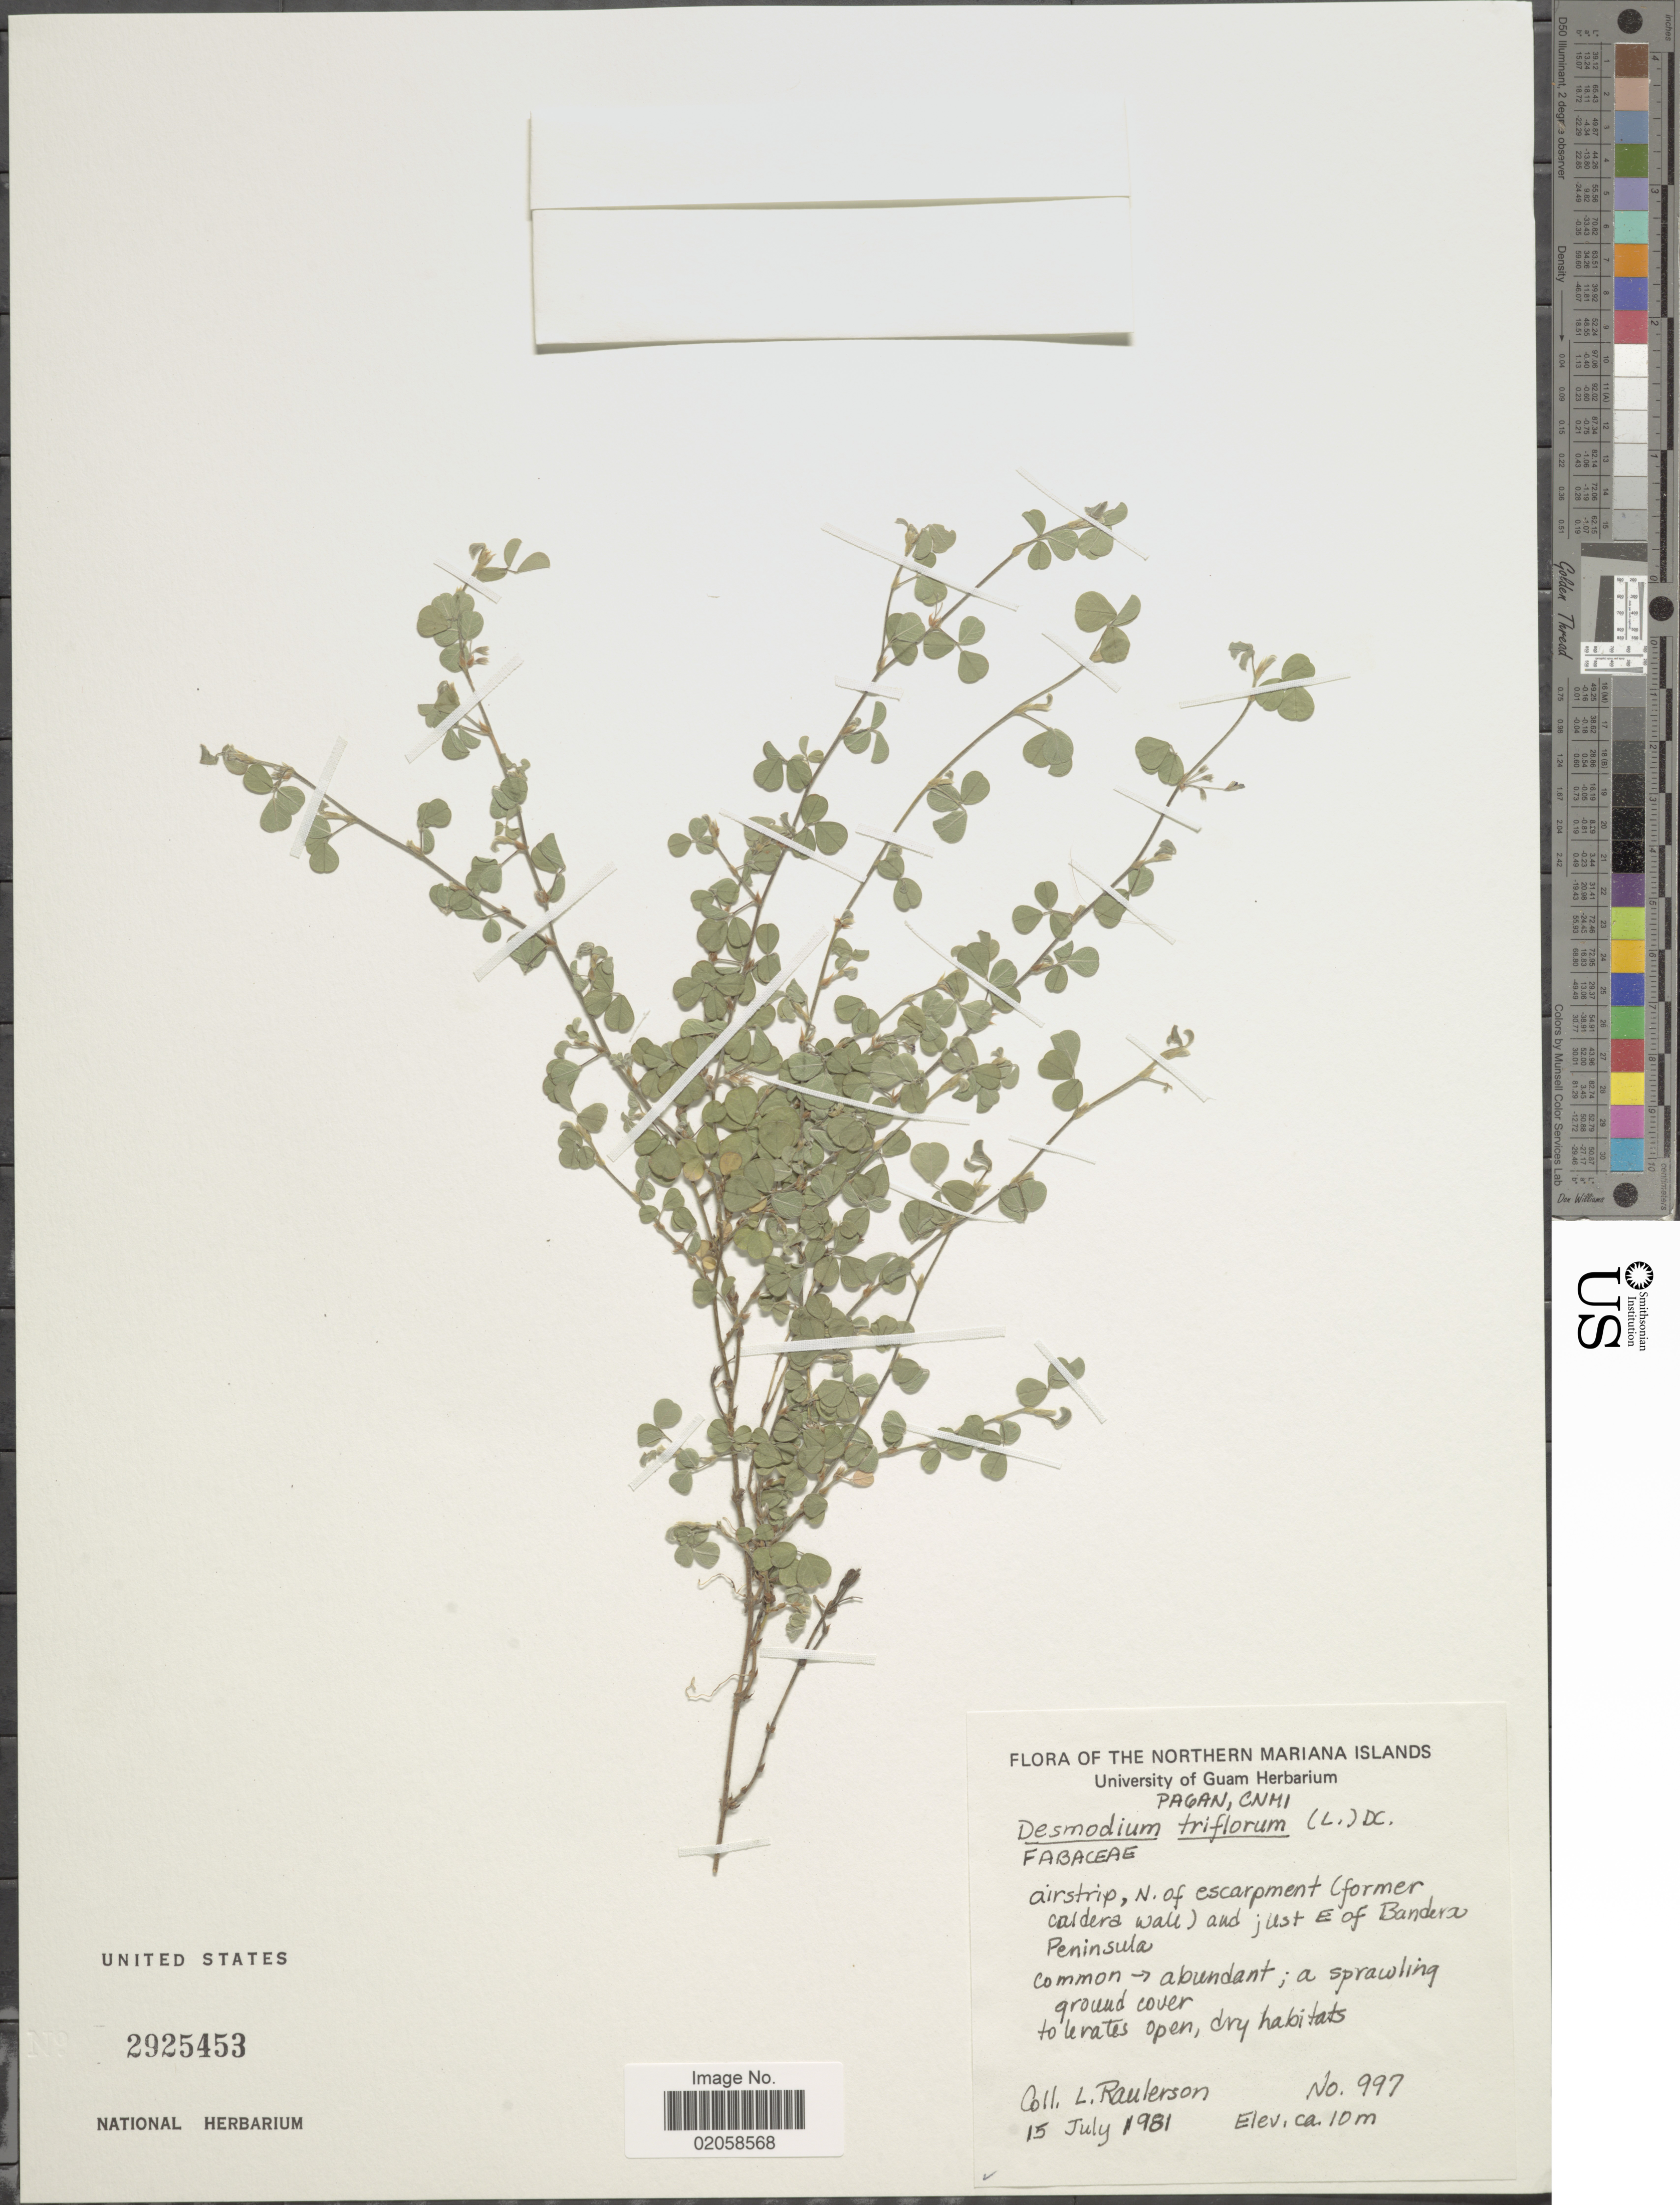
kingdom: Plantae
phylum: Tracheophyta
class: Magnoliopsida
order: Fabales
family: Fabaceae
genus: Grona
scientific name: Grona triflora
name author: (L.) H. Ohashi & K. Ohashi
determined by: Strong, Mark T., (BOT), Smithsonian Institution - National Museum of Natural History (UNITED STATES)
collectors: L. Raulerson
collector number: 997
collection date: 1981-07-15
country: Northern Mariana Islands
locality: Pagan, CNMI, airstrip, N. of escarpment (former caldera wall) and just E of Bandera Peninsula.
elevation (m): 10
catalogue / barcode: US 2925453